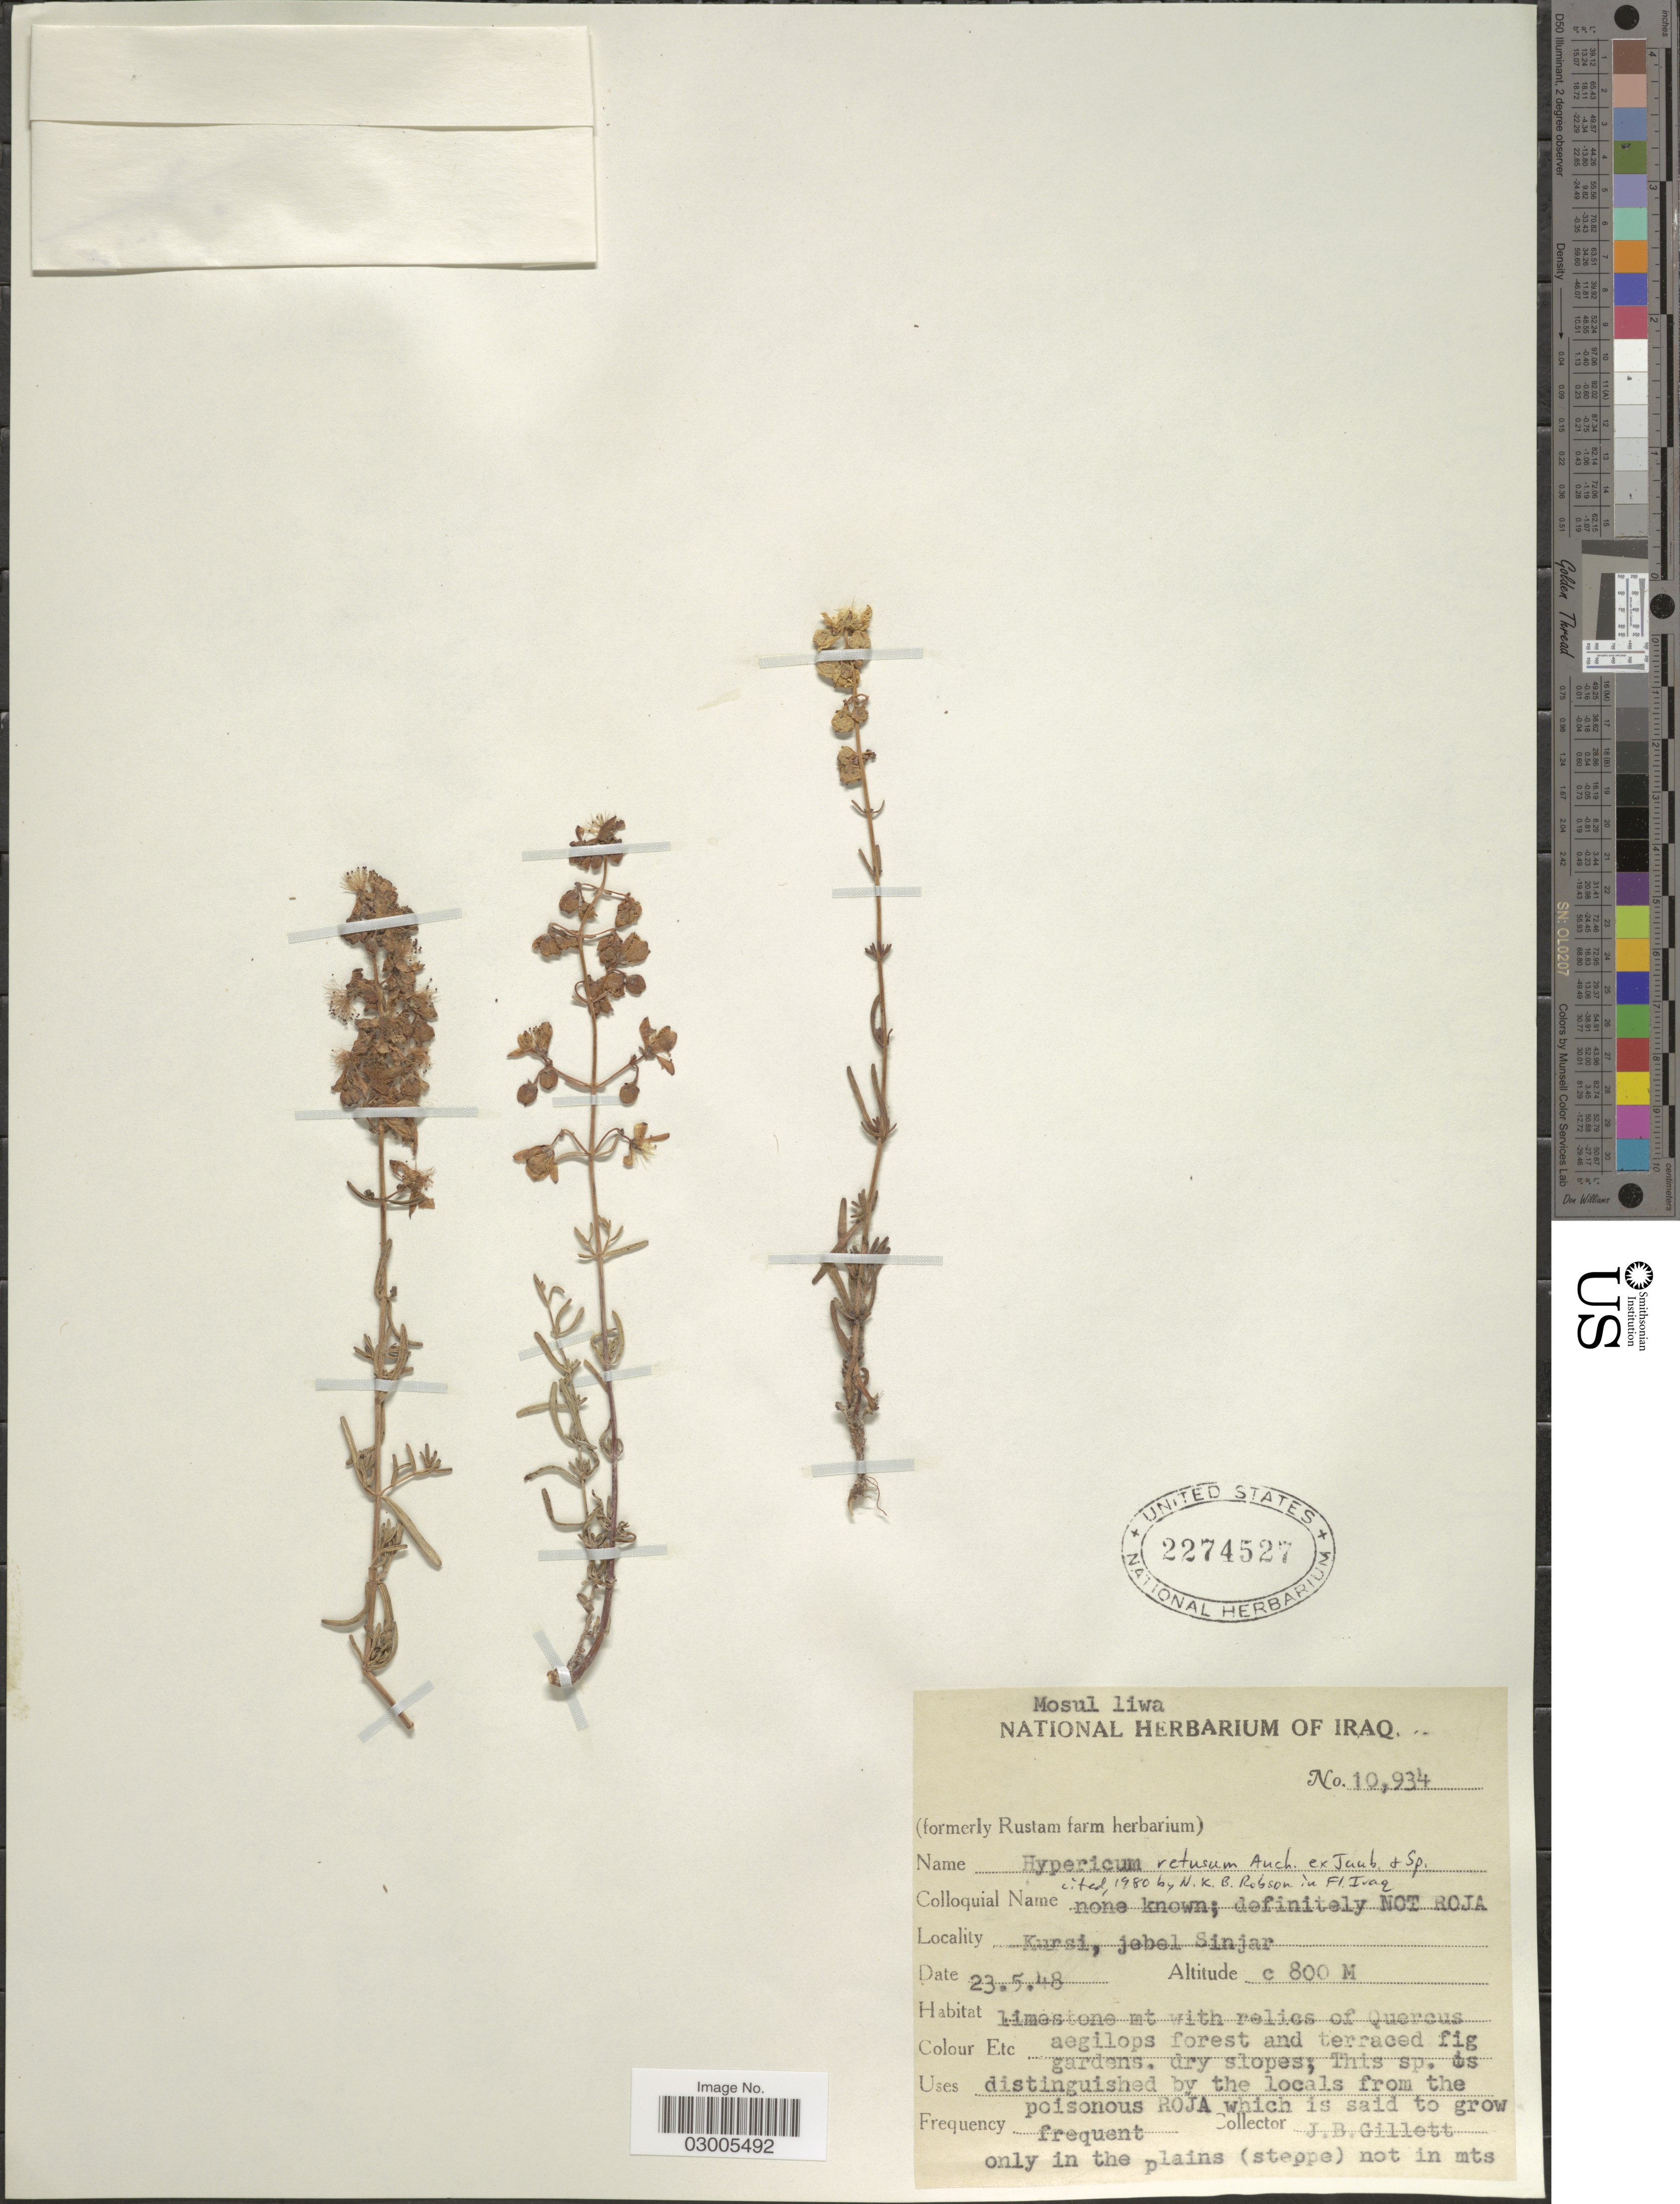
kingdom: Plantae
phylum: Tracheophyta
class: Magnoliopsida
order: Malpighiales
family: Hypericaceae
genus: Hypericum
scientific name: Hypericum retusum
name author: Aucher ex Jaub. & Spach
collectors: J. B. Gillett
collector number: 10934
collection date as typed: Transcribed d/m/y: 23/5/48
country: Iraq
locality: Mosul liwa. Kursi, jebel Sinjar.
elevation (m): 800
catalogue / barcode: US 2274527